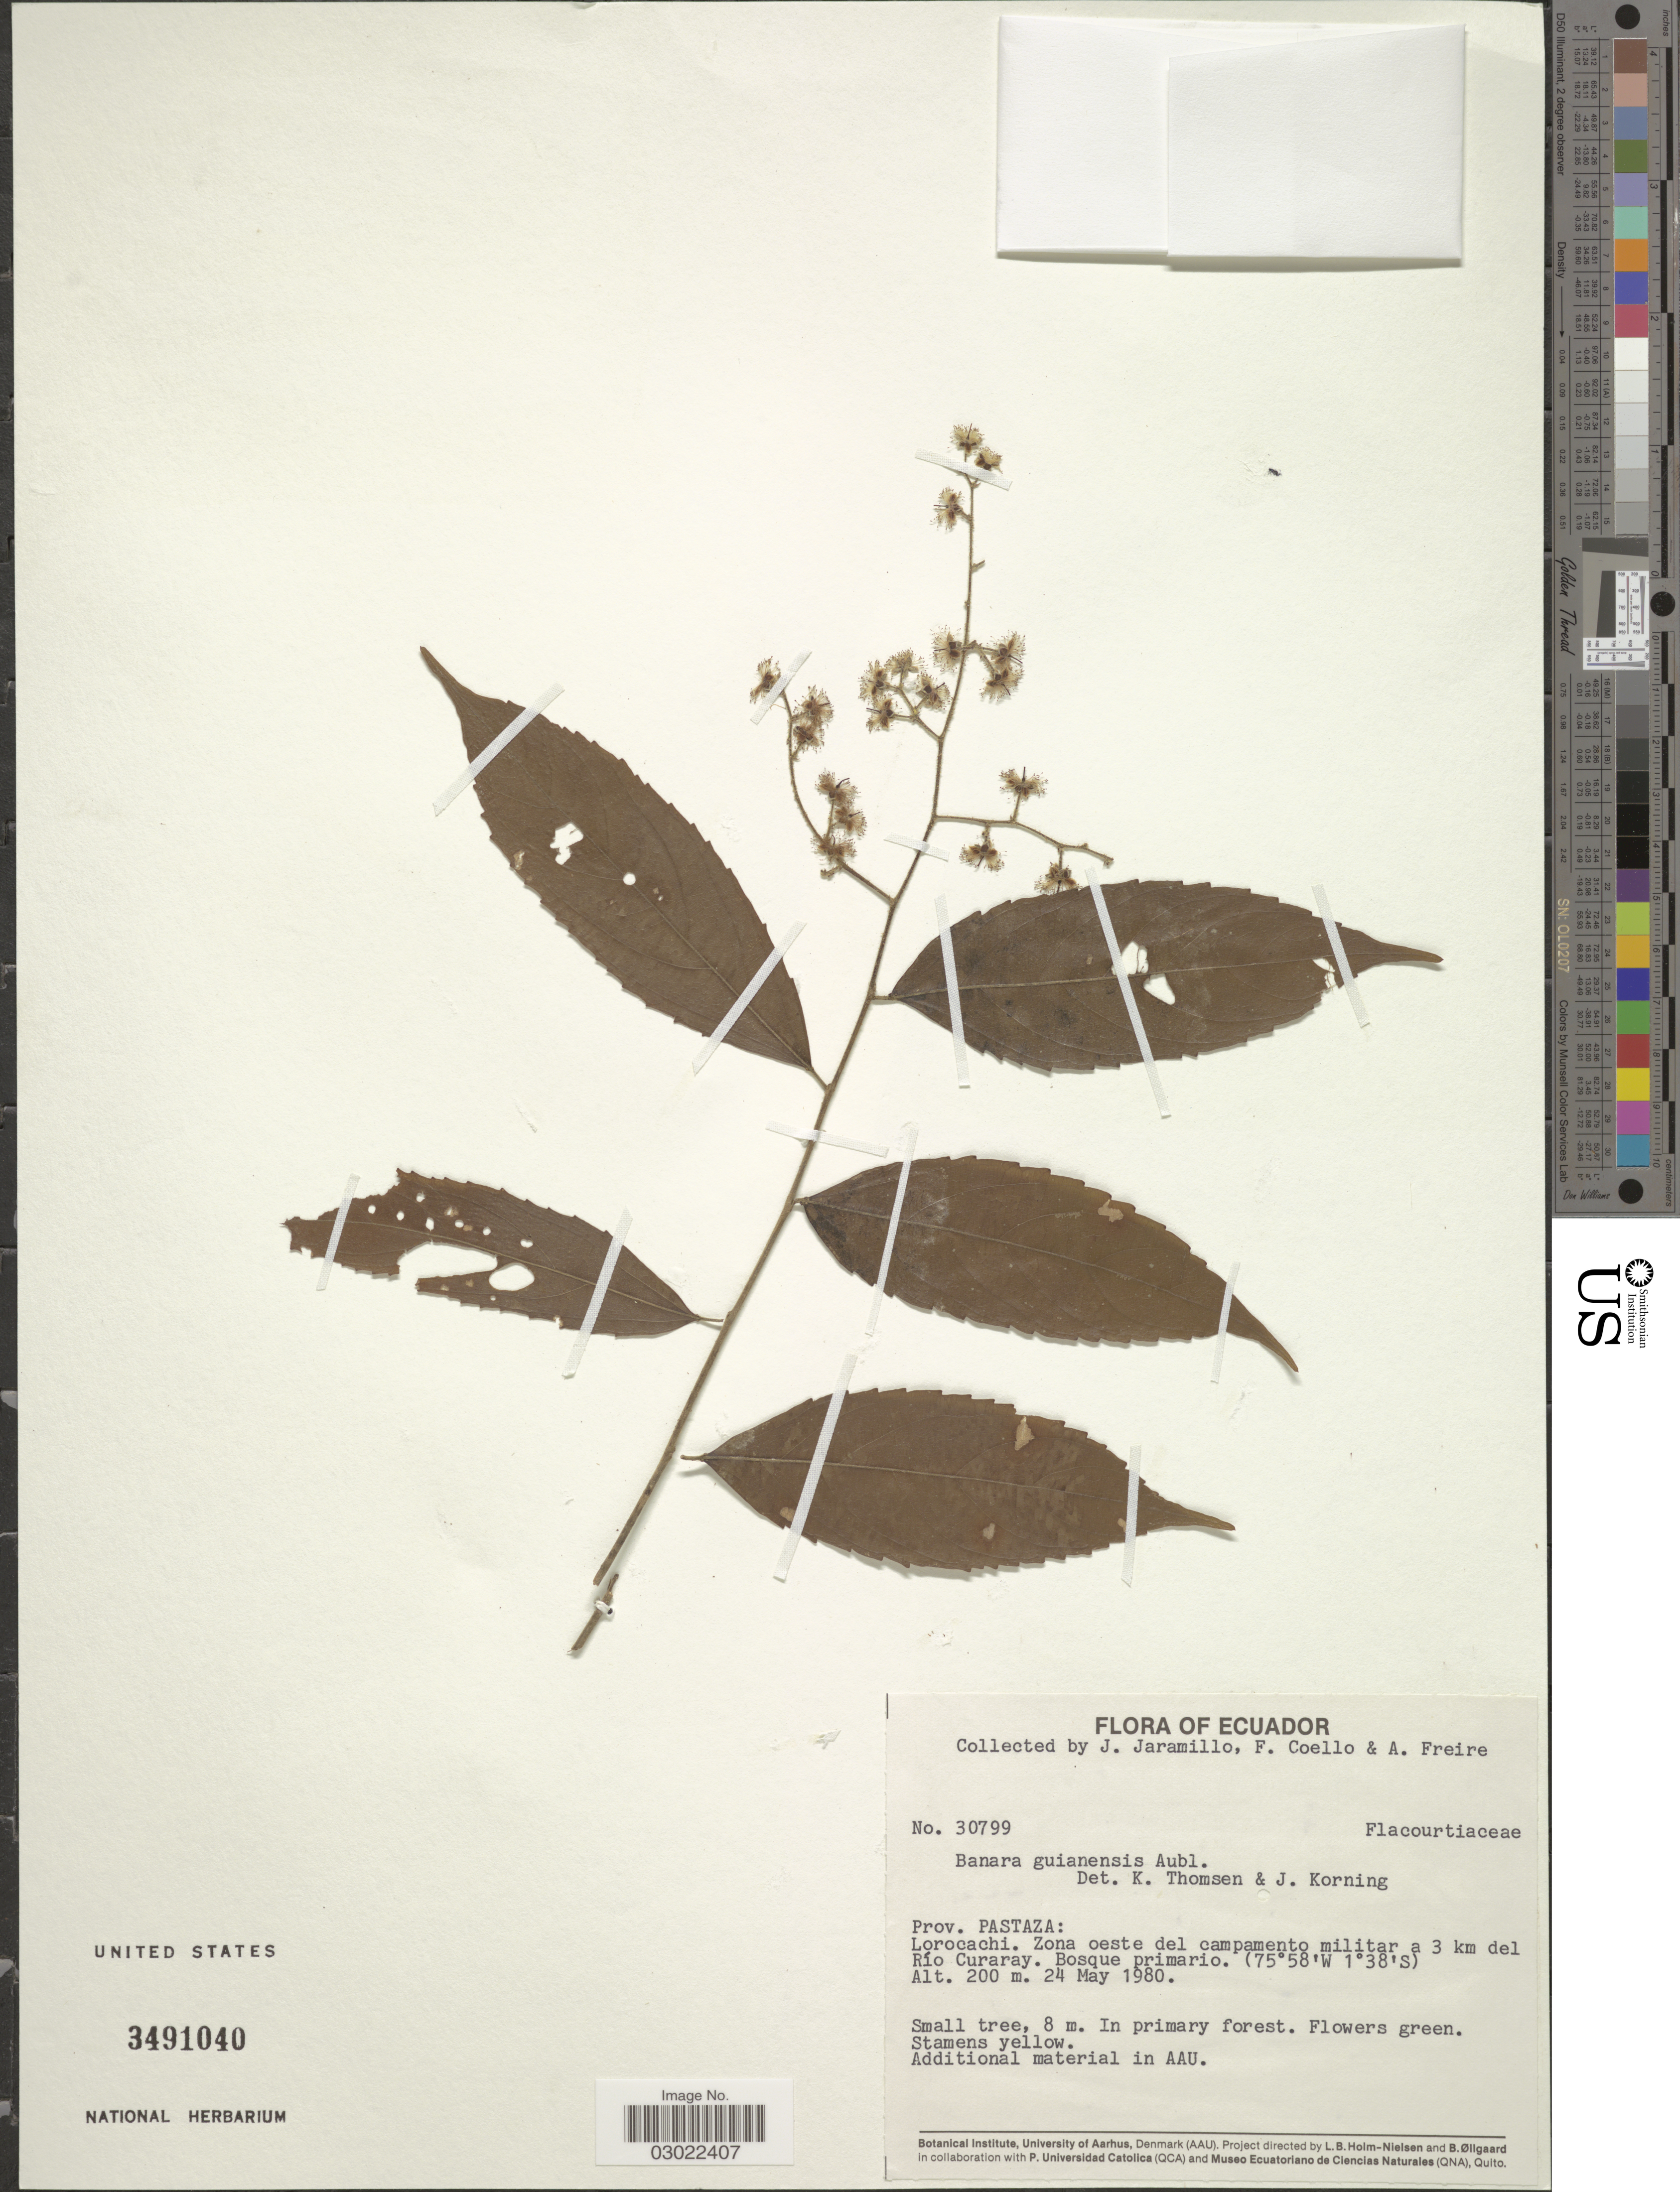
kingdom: Plantae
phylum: Tracheophyta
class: Magnoliopsida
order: Malpighiales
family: Salicaceae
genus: Banara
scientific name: Banara guianensis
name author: Aubl.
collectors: J. Jaramillo, F. Coello & A. Freire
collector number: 30799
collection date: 1980-05-24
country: Ecuador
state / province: Pastaza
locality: Prov. Pastaza: Lorocachi. Zone oeste del campamento militar a 3 km del Río Curaray.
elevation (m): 200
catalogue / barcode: US 3491040